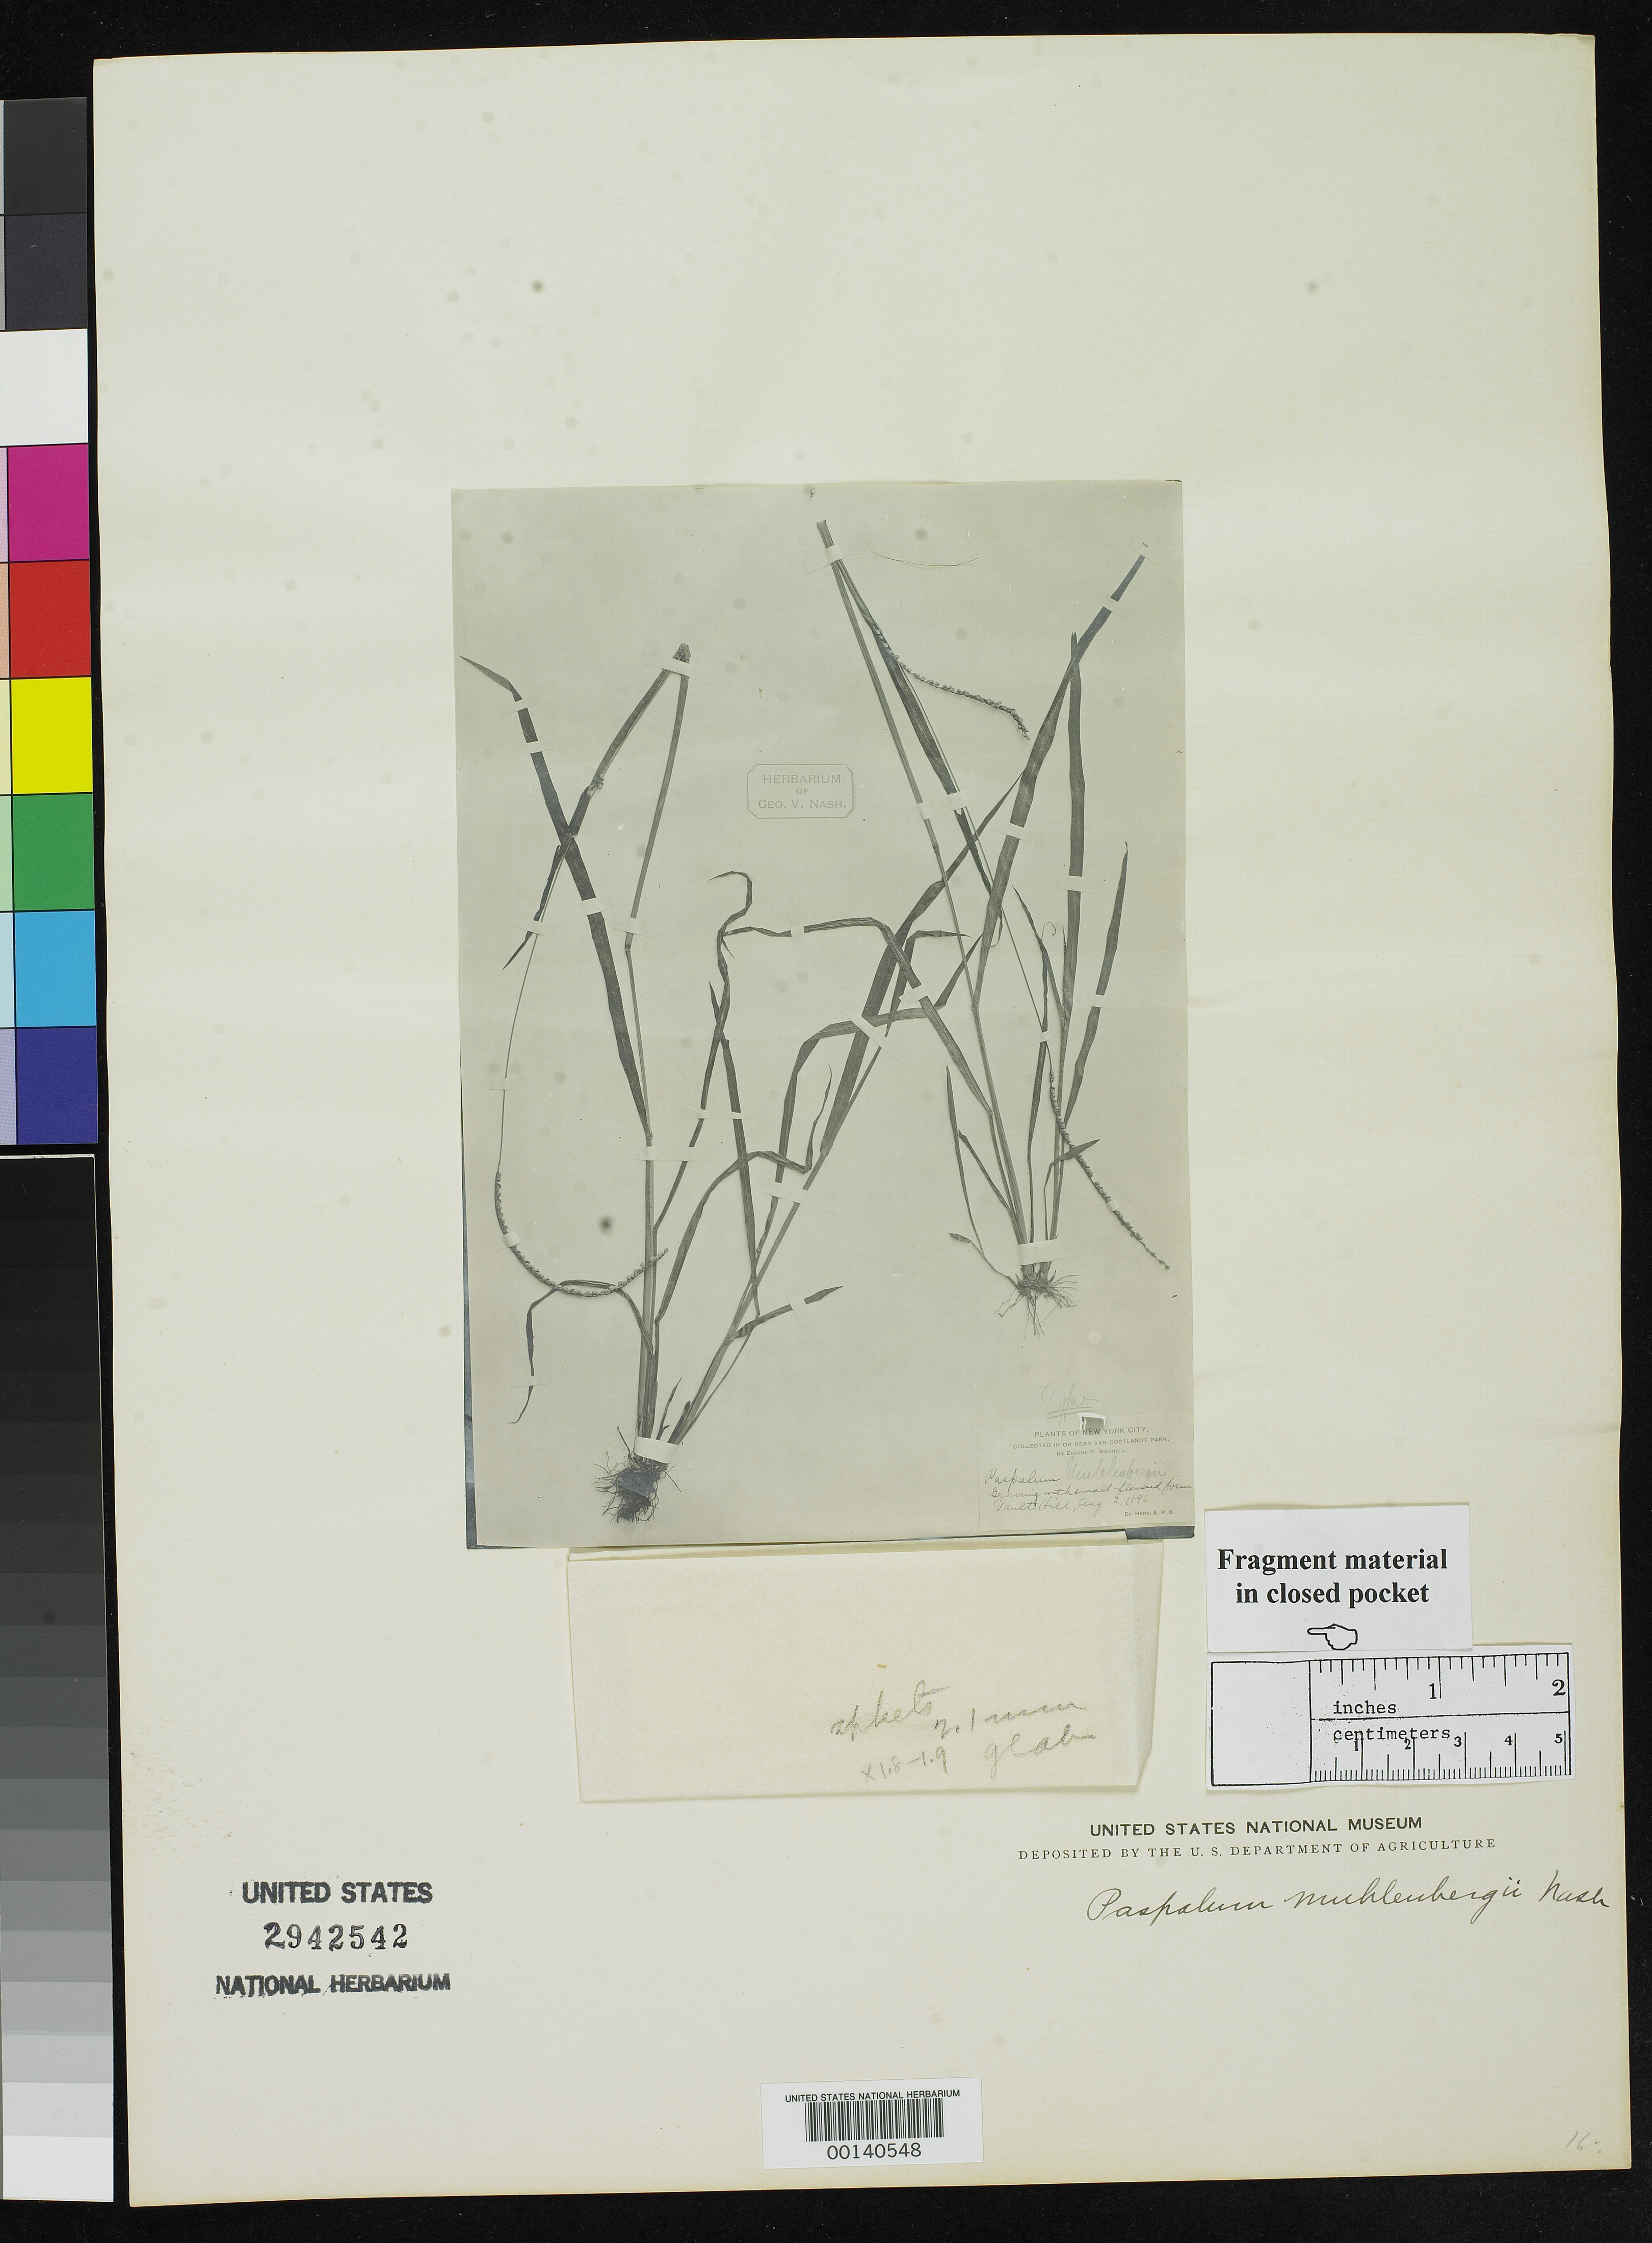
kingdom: Plantae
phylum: Tracheophyta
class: Liliopsida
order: Poales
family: Poaceae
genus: Paspalum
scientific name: Paspalum muhlenbergii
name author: Nash in Britton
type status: Type Fragment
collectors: E. P. Bicknell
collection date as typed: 02 Aug 1896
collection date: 1896-08-02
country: United States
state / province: New York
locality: Van Cortlandt Park, New York City.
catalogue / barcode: US 2942542